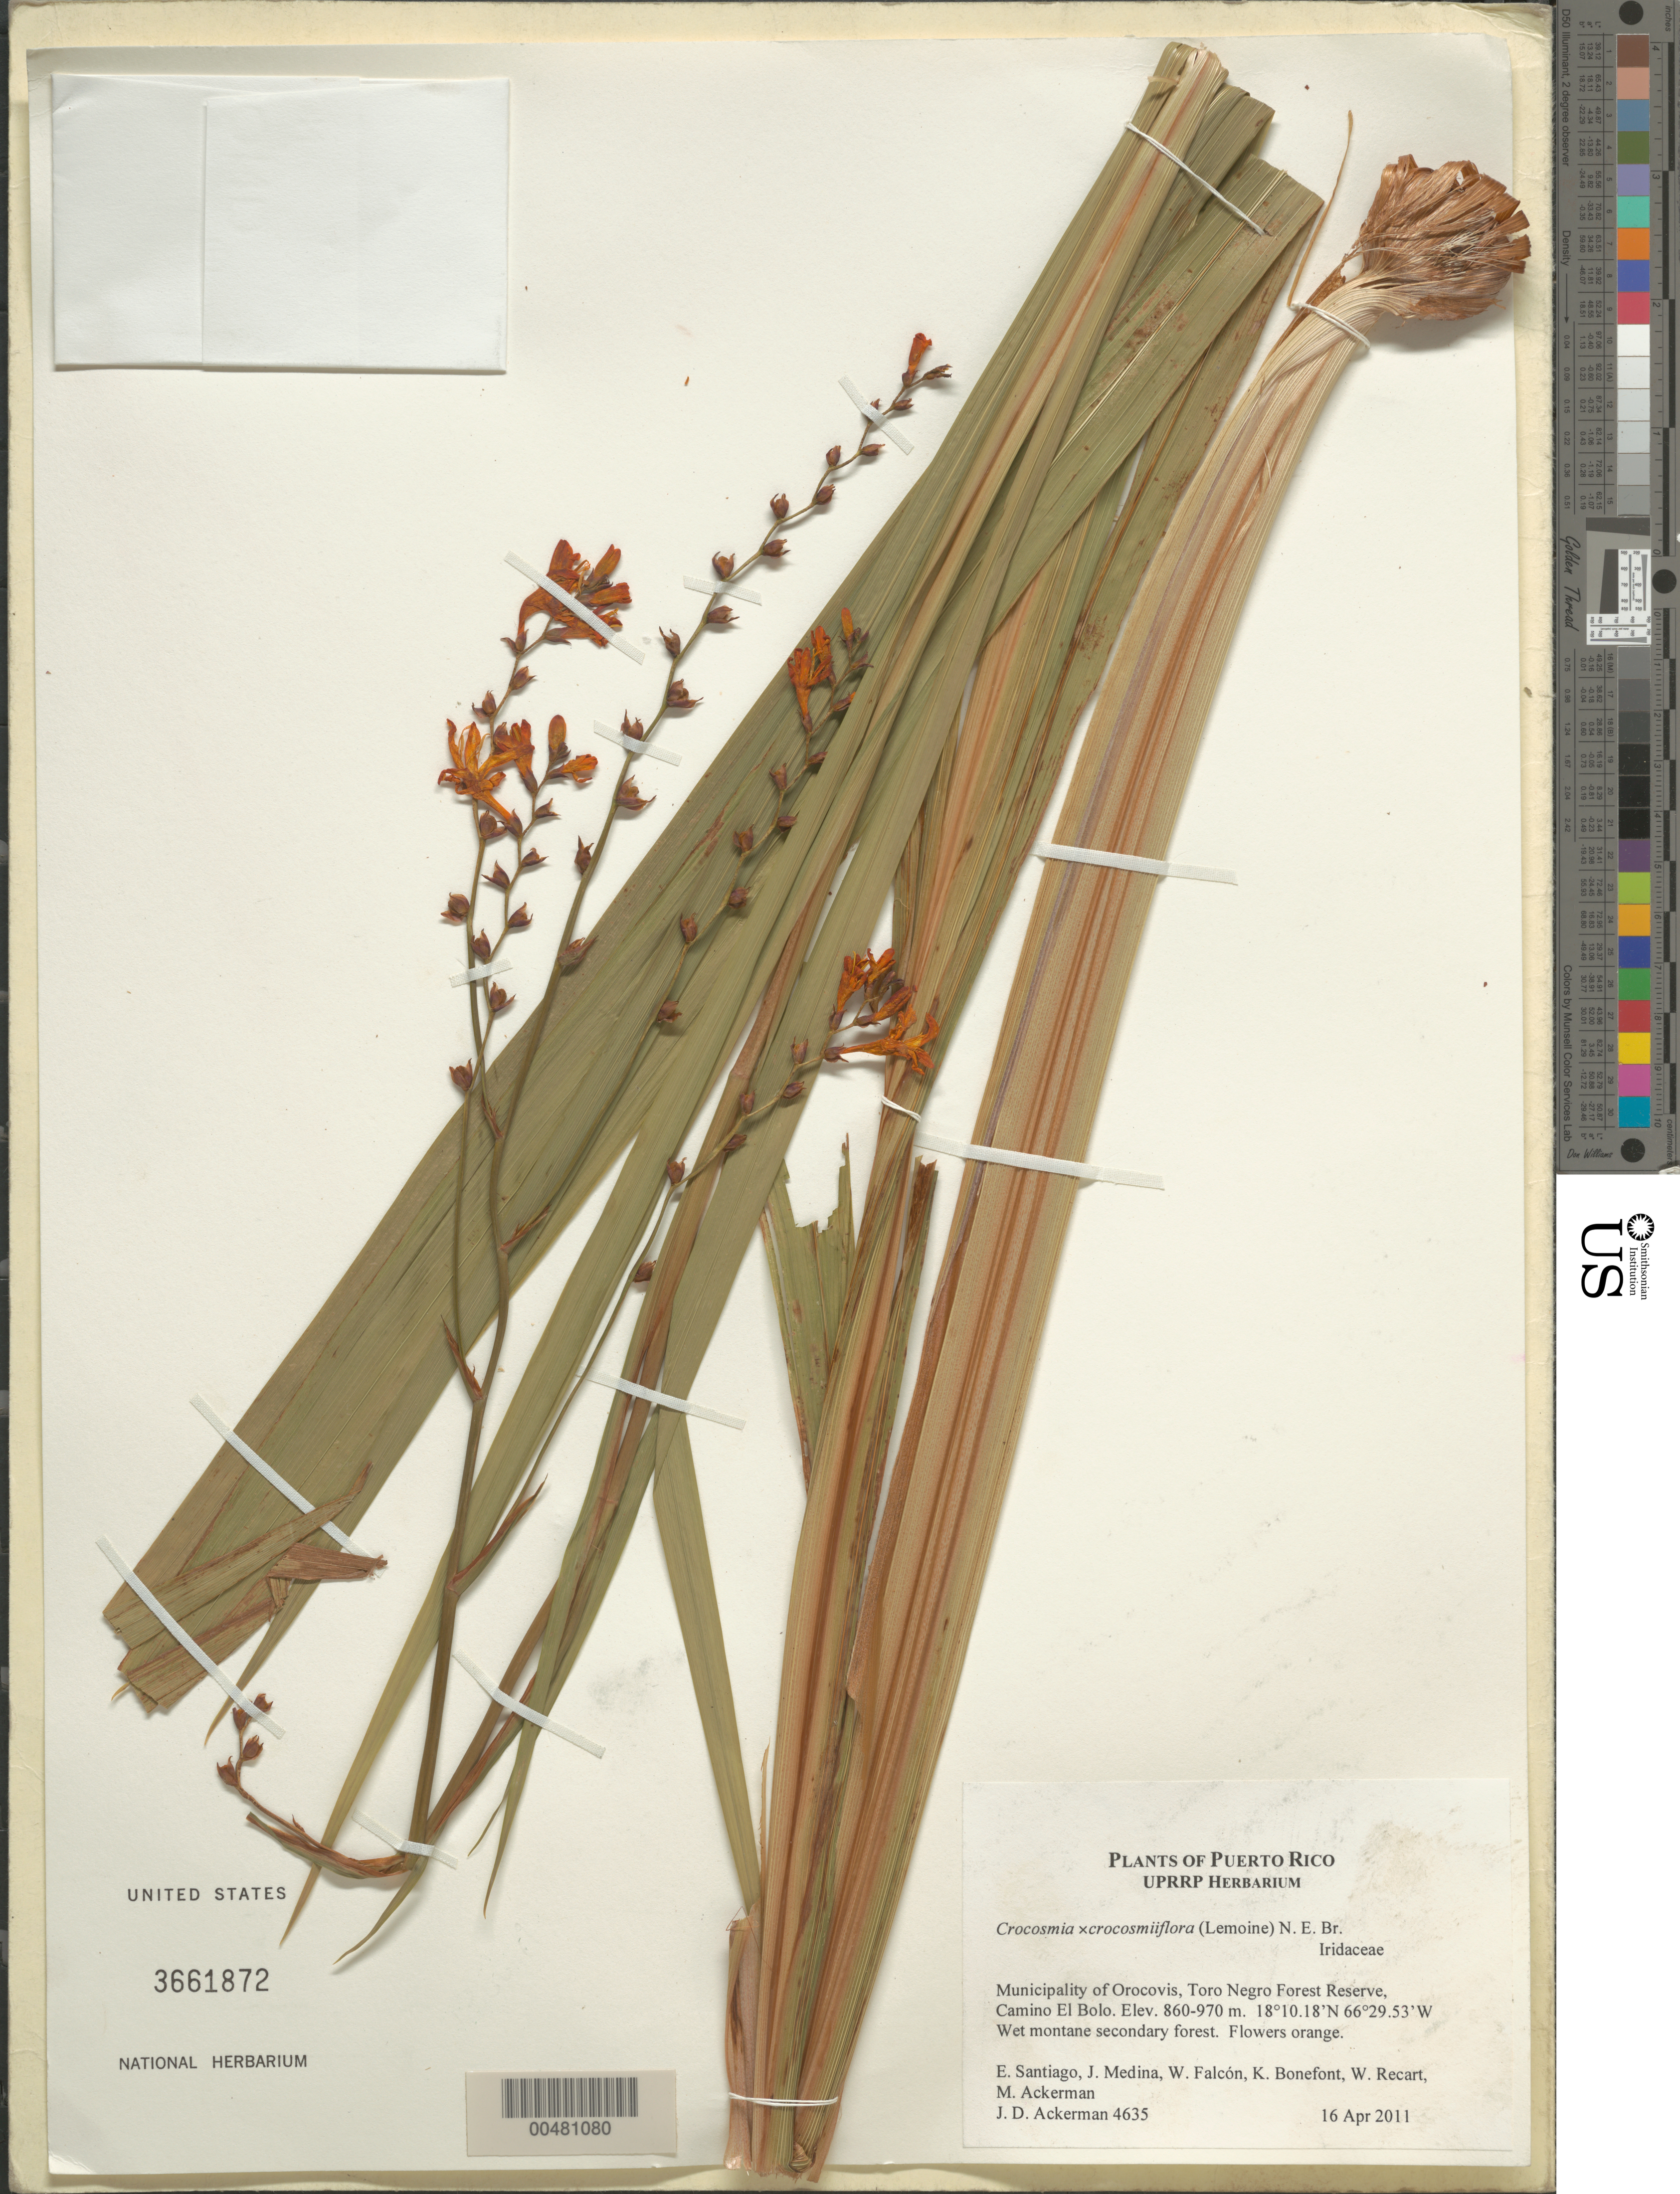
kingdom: Plantae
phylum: Tracheophyta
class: Liliopsida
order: Asparagales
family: Iridaceae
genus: Crocosmia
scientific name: Crocosmia x crocosmiiflora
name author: (Lemoine) N.E. Br.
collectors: J. D. Ackerman, E. Santiago, J. Medina, W. Falcón, K. Bonefont, W. Recart & M. Ackerman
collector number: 4635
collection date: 2011-04-16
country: Puerto Rico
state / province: Orocovis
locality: Mun. Orocovis. Toro Negro Forest Reserve, Camino El Bolo.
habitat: Wet montane secondary forest.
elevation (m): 860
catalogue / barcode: US 3661872